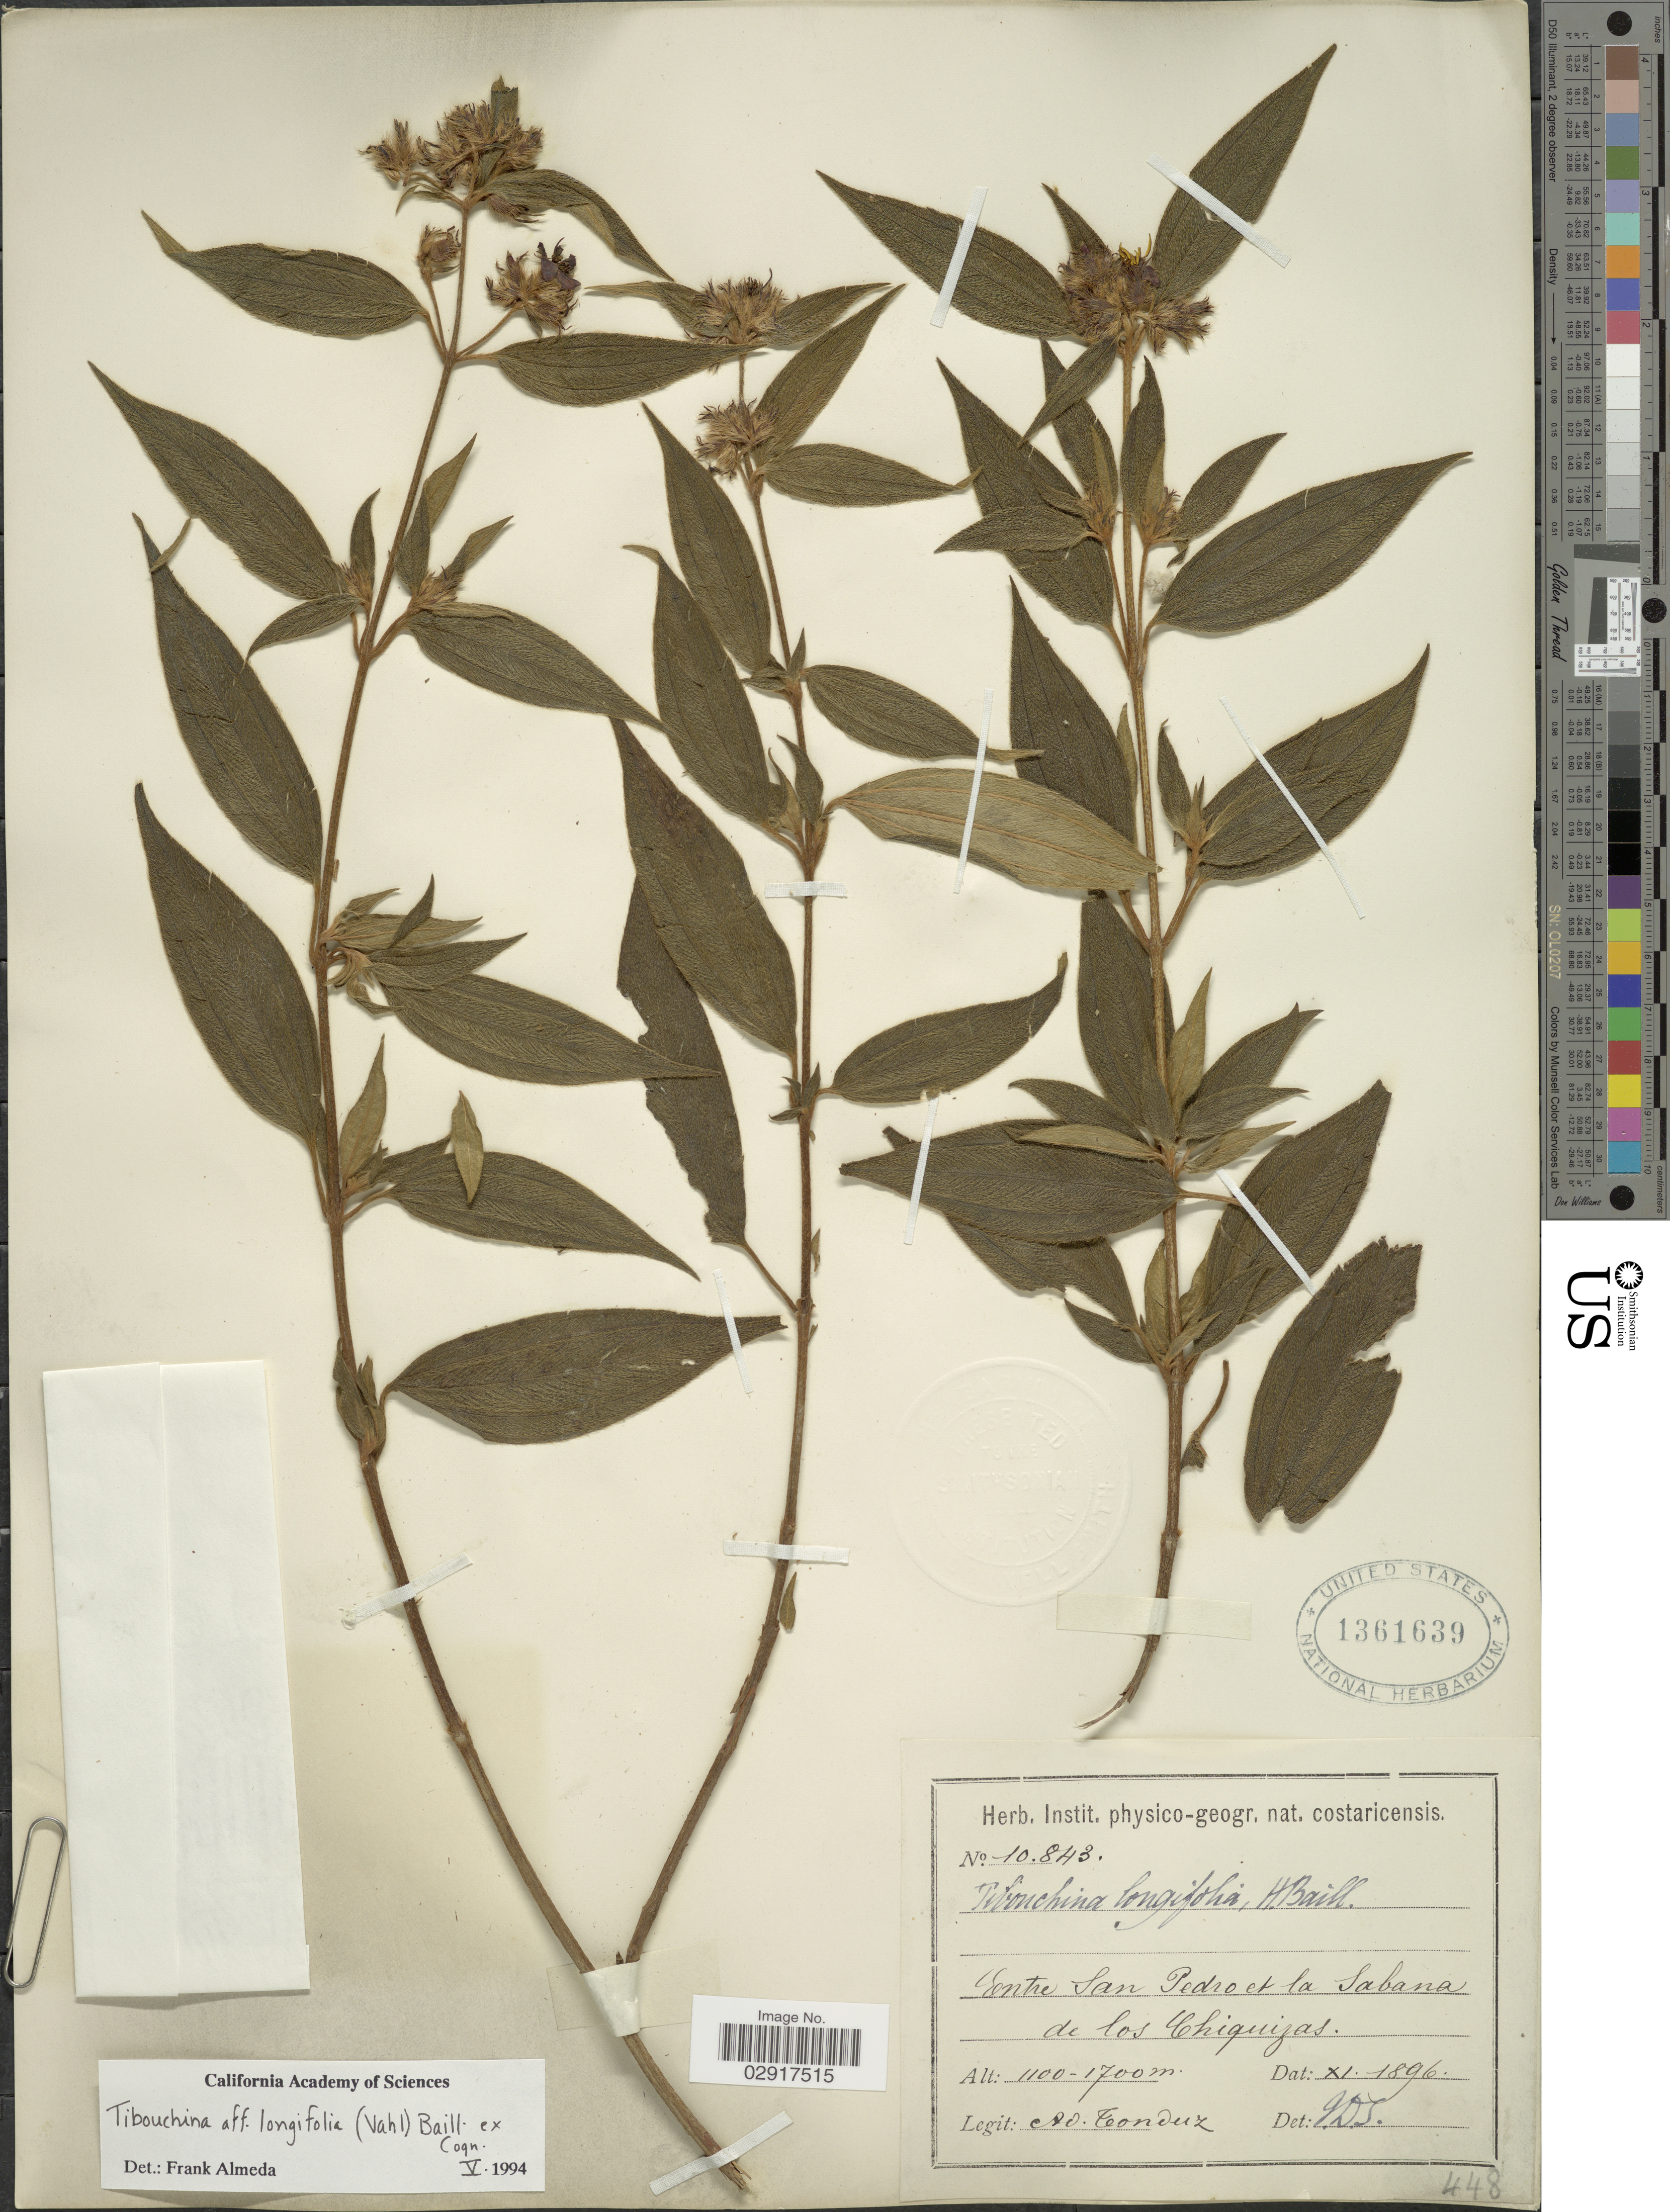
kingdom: Plantae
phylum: Tracheophyta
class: Magnoliopsida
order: Myrtales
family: Melastomataceae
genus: Chaetogastra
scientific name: Chaetogastra longifolia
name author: (Vahl) DC.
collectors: A. Tonduz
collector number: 10843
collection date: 1896-11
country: Costa Rica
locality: Entre San Pedro et la Sabana de los Chiquizas.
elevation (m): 1100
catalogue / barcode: US 1361639